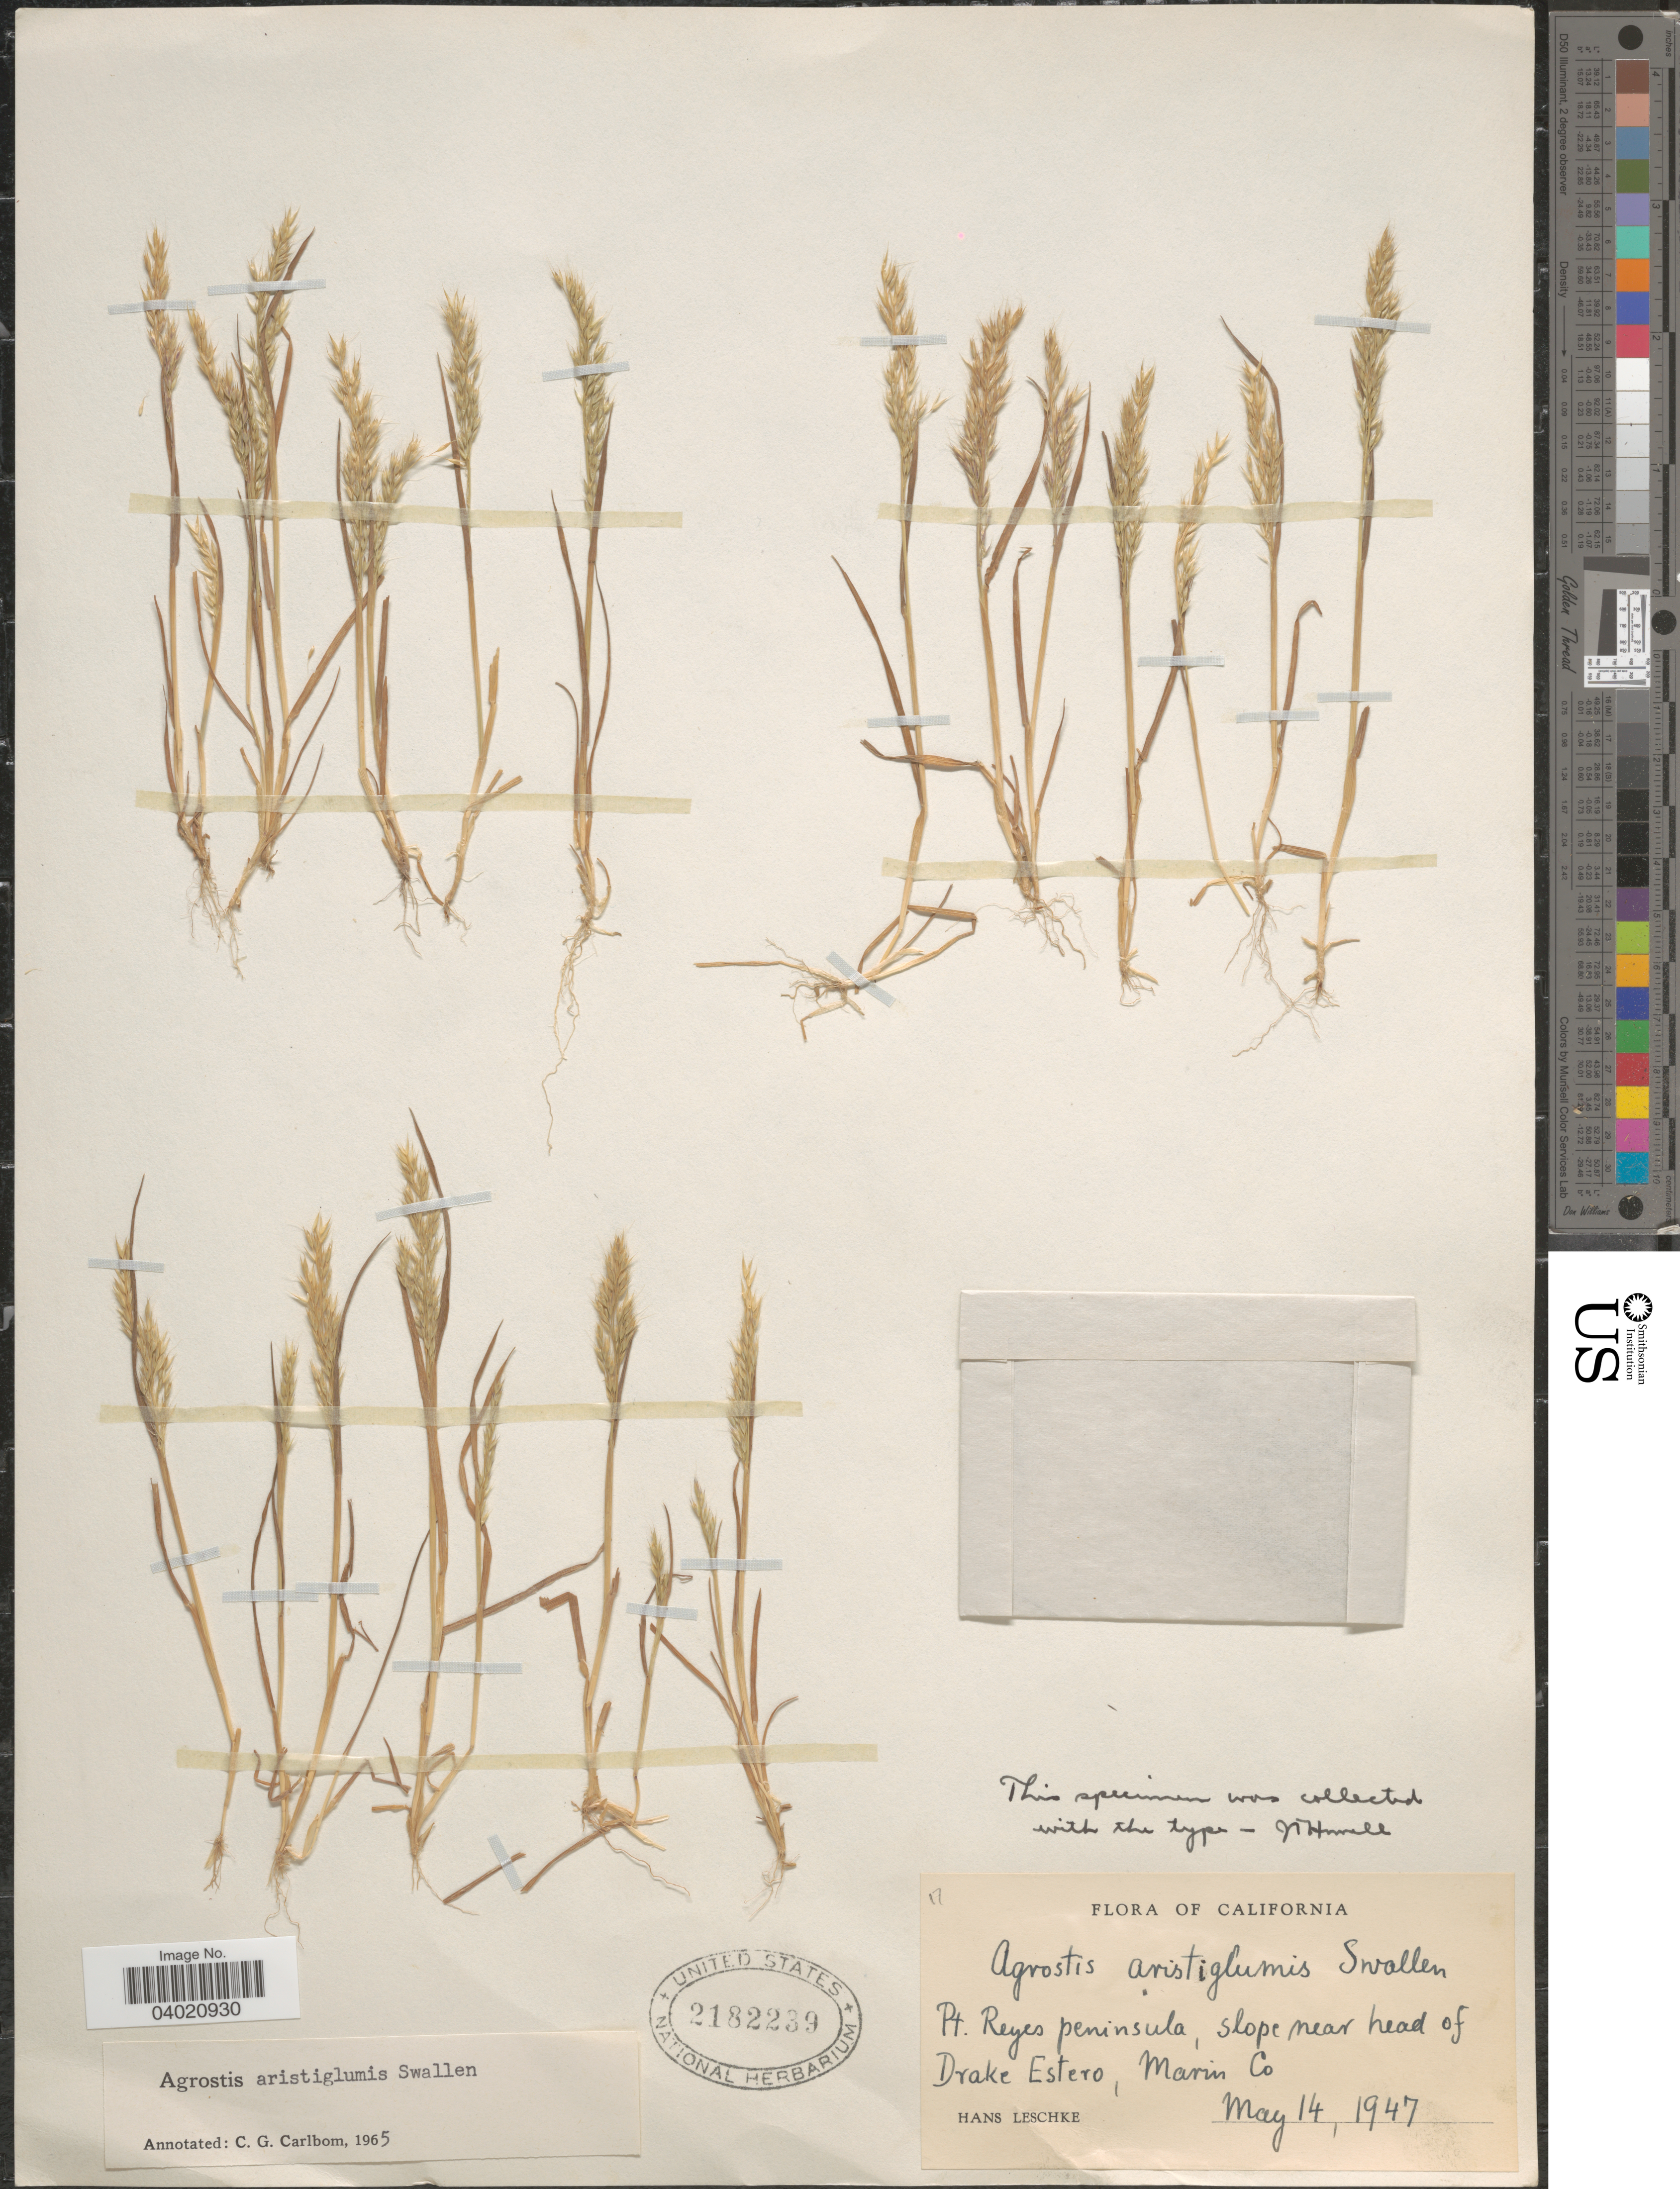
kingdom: Plantae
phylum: Tracheophyta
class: Liliopsida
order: Poales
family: Poaceae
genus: Agrostis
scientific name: Agrostis microphylla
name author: Steud.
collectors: H. Leschke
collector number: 17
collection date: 1947-05-14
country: United States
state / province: California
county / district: Marin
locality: Pt. Reyes peninsula, slope near head of Drake Estero, Marin Co.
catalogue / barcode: US 2182239